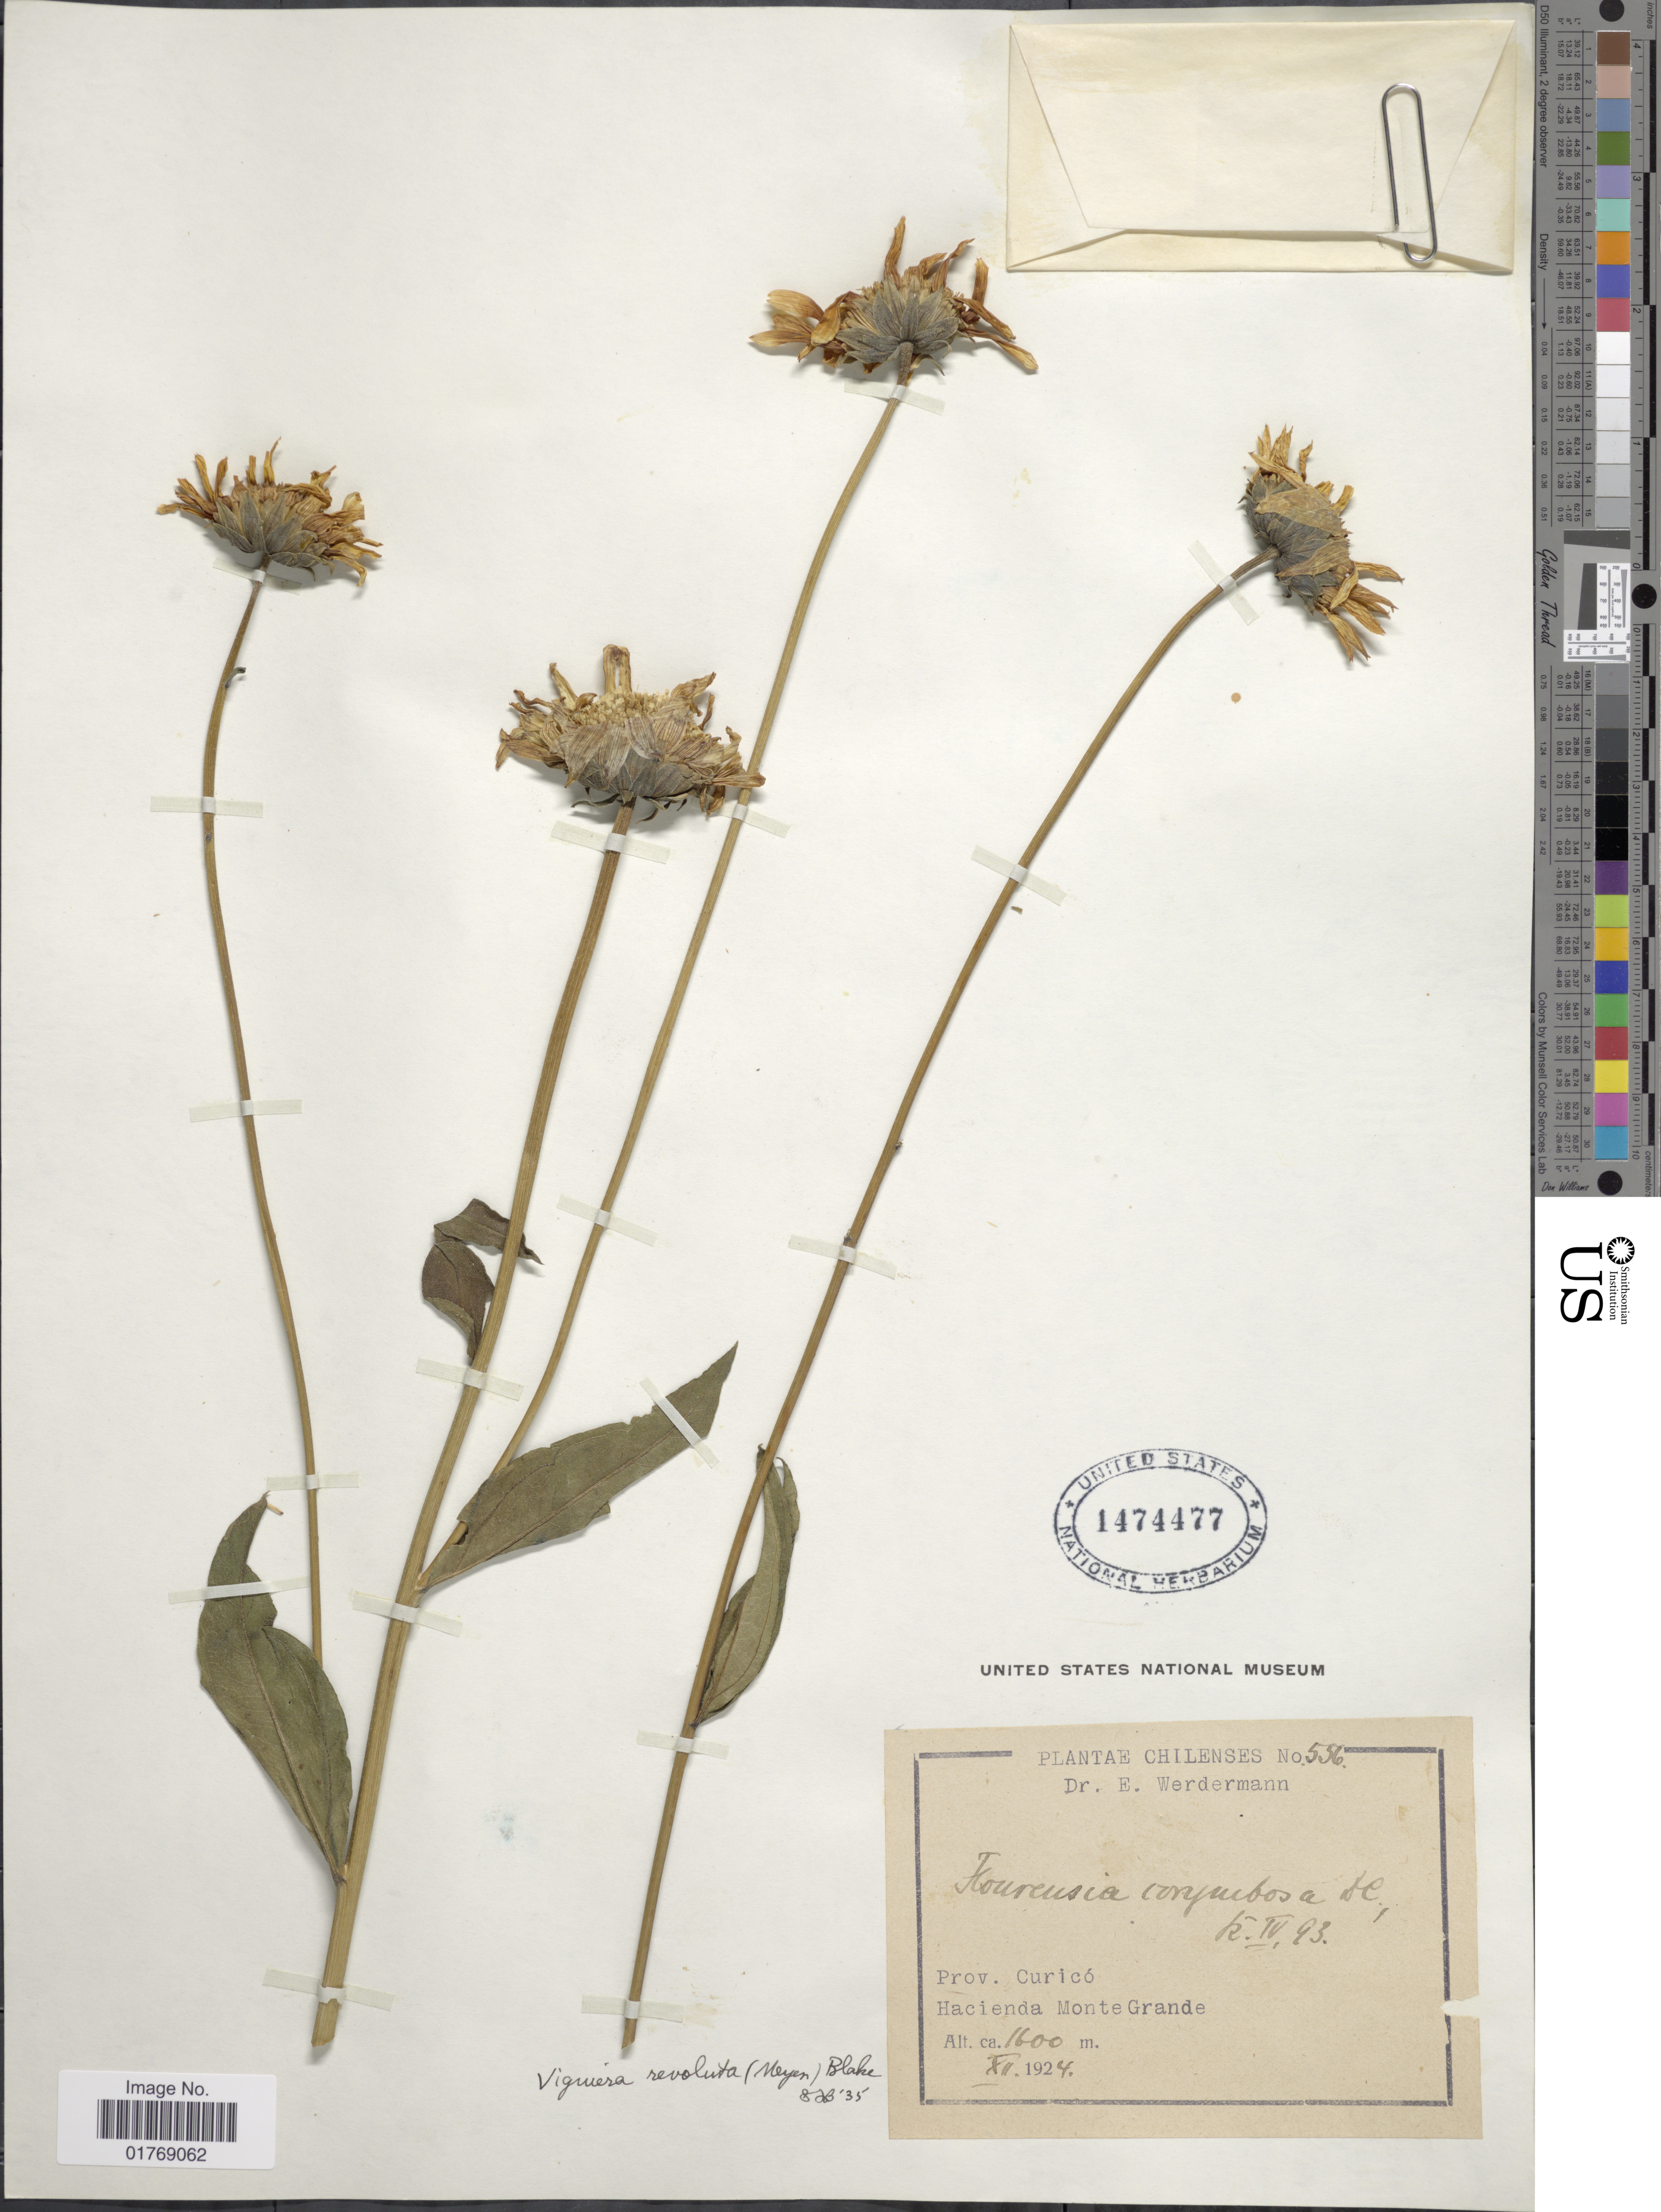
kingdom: Plantae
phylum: Tracheophyta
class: Magnoliopsida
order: Asterales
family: Asteraceae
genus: Viguiera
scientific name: Viguiera revoluta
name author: (Meyen) Blake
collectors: E. Werdermann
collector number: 556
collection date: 1924-11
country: Chile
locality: Prov. Curicó. Hacienda Monte Grande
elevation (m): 1600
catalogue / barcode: US 1474477